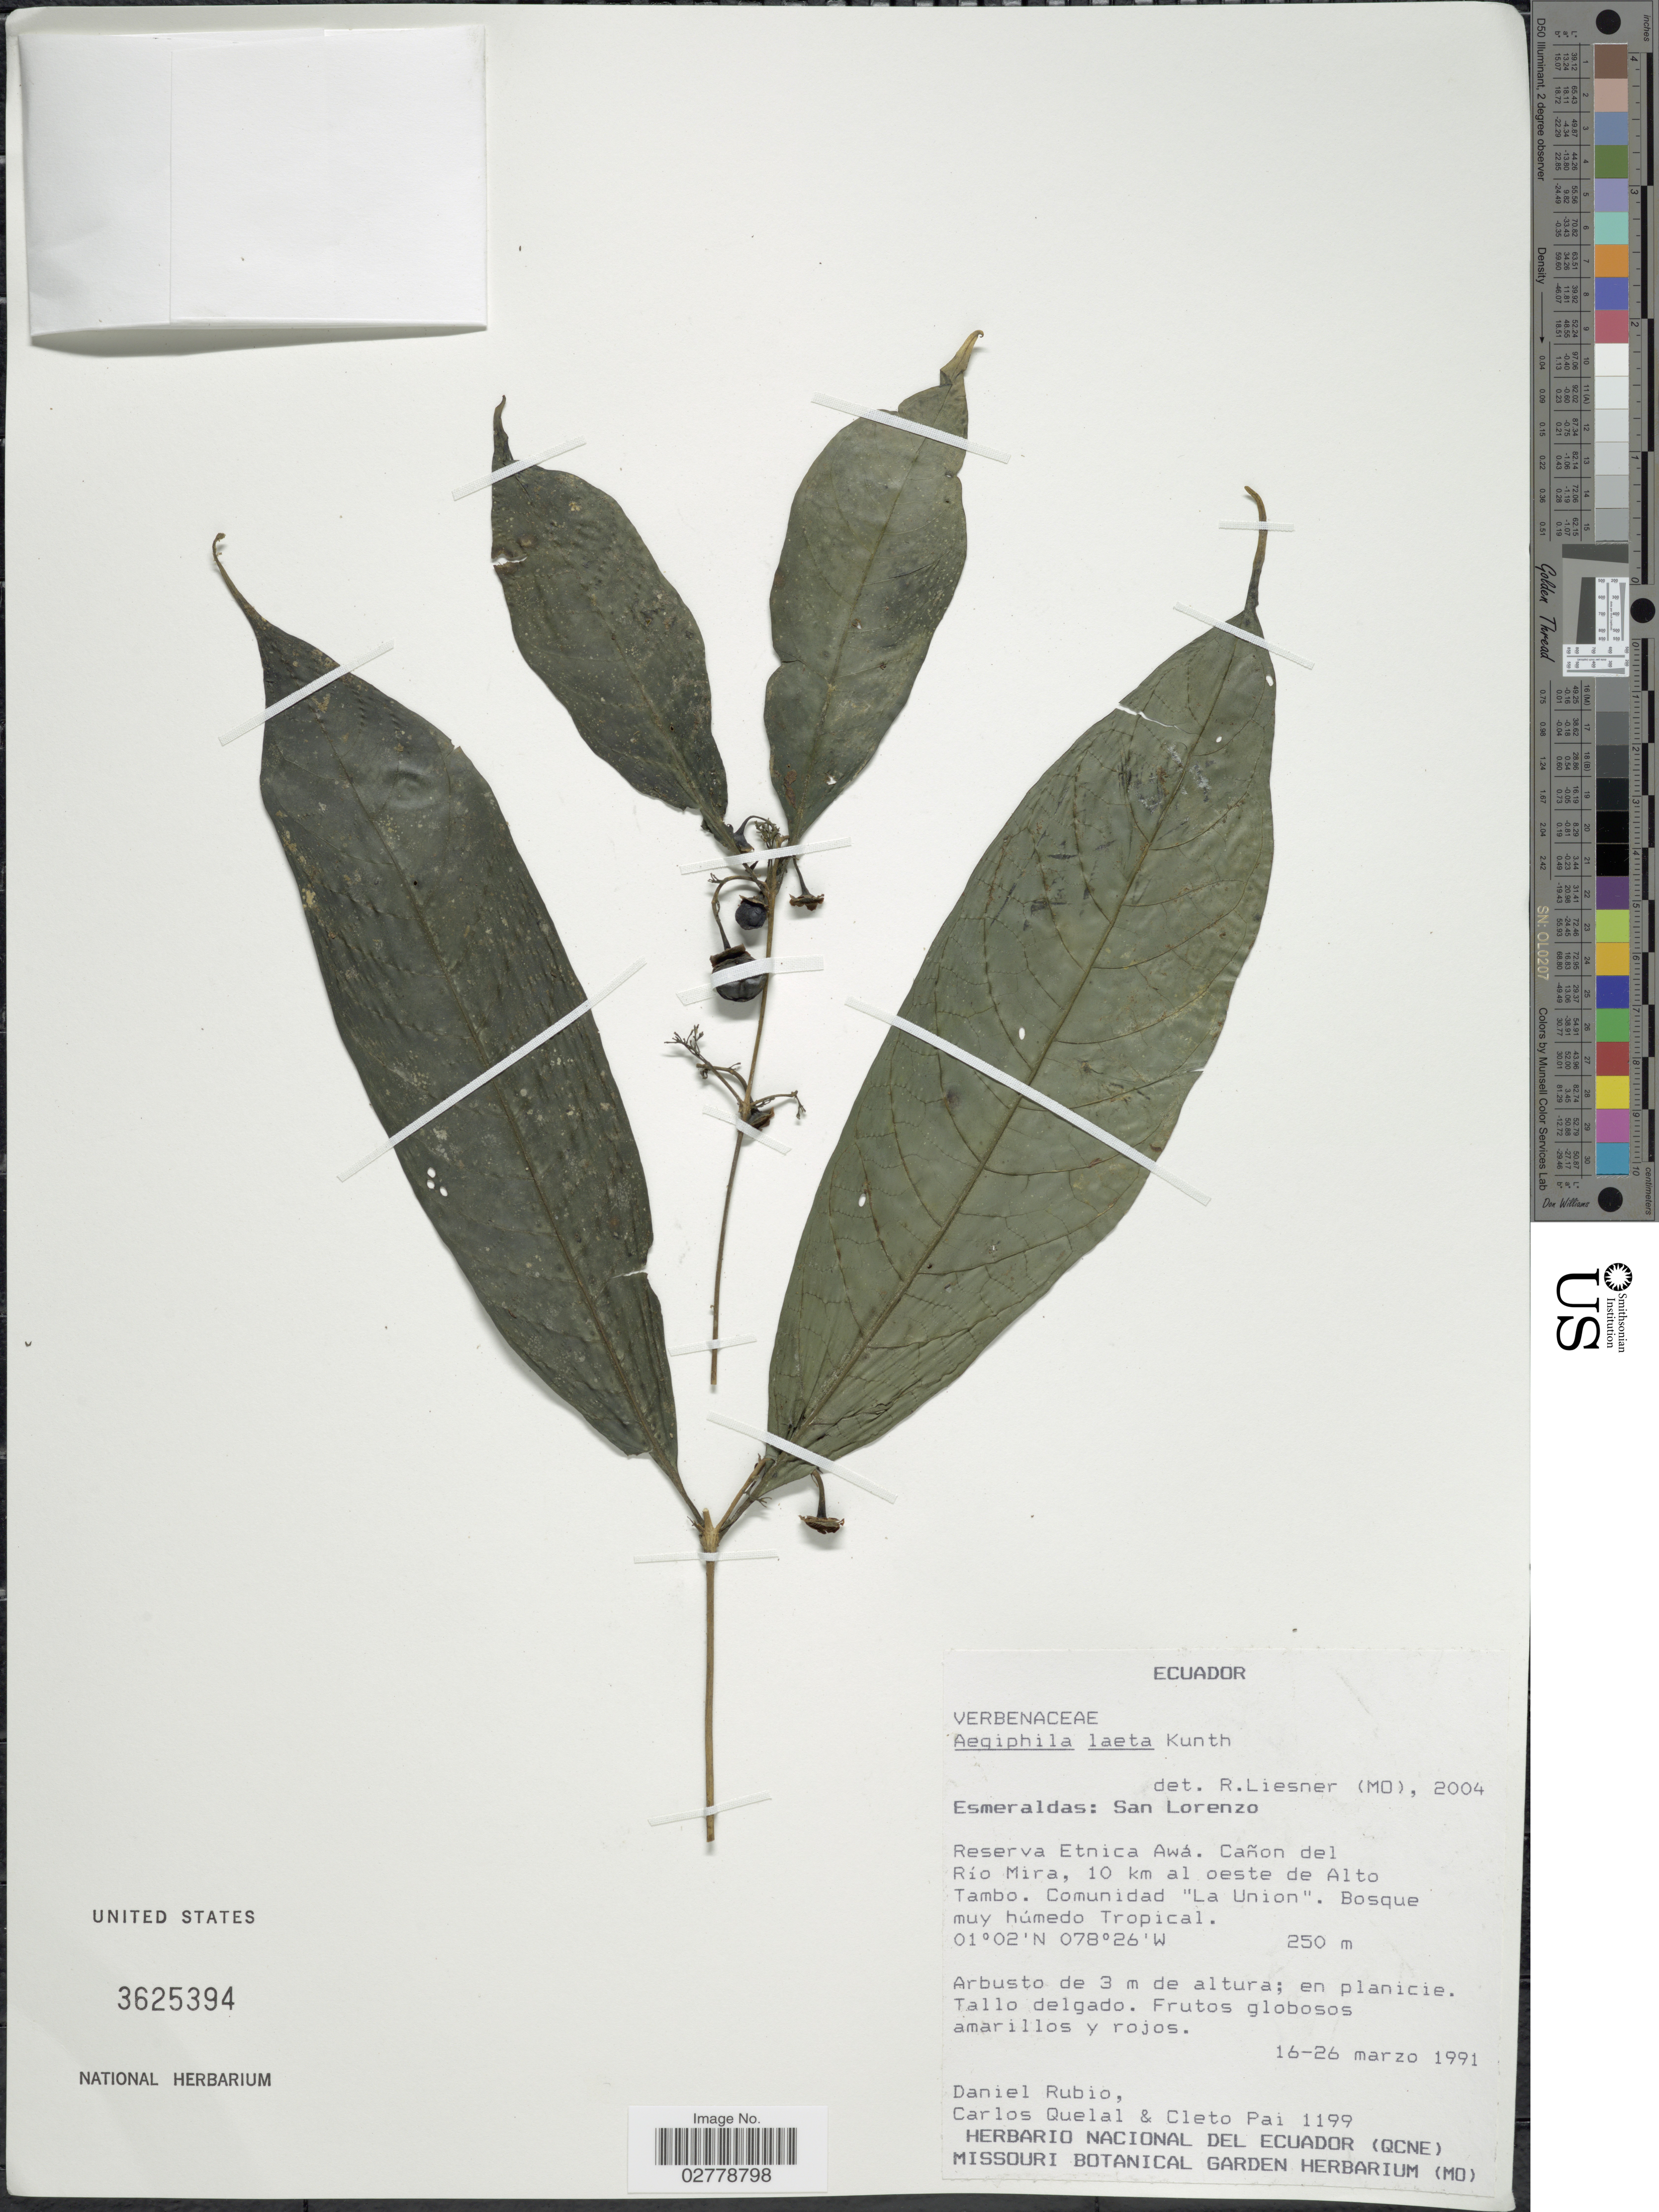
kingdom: Plantae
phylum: Tracheophyta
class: Magnoliopsida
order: Lamiales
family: Lamiaceae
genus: Aegiphila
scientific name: Aegiphila laeta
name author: Kunth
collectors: D. Rubio, C. Quelal & C. Pai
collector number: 1199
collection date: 1991-03-16/1991-03-26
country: Ecuador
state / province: Esmeraldas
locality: San Lorenzo, Reserva Etnica Awá. Cañon del Río Mira, 10 km al oeste de Alto Tambo. Comunidad "La Union". Bosque muy húmeo Tropical.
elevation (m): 250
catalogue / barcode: US 3625394